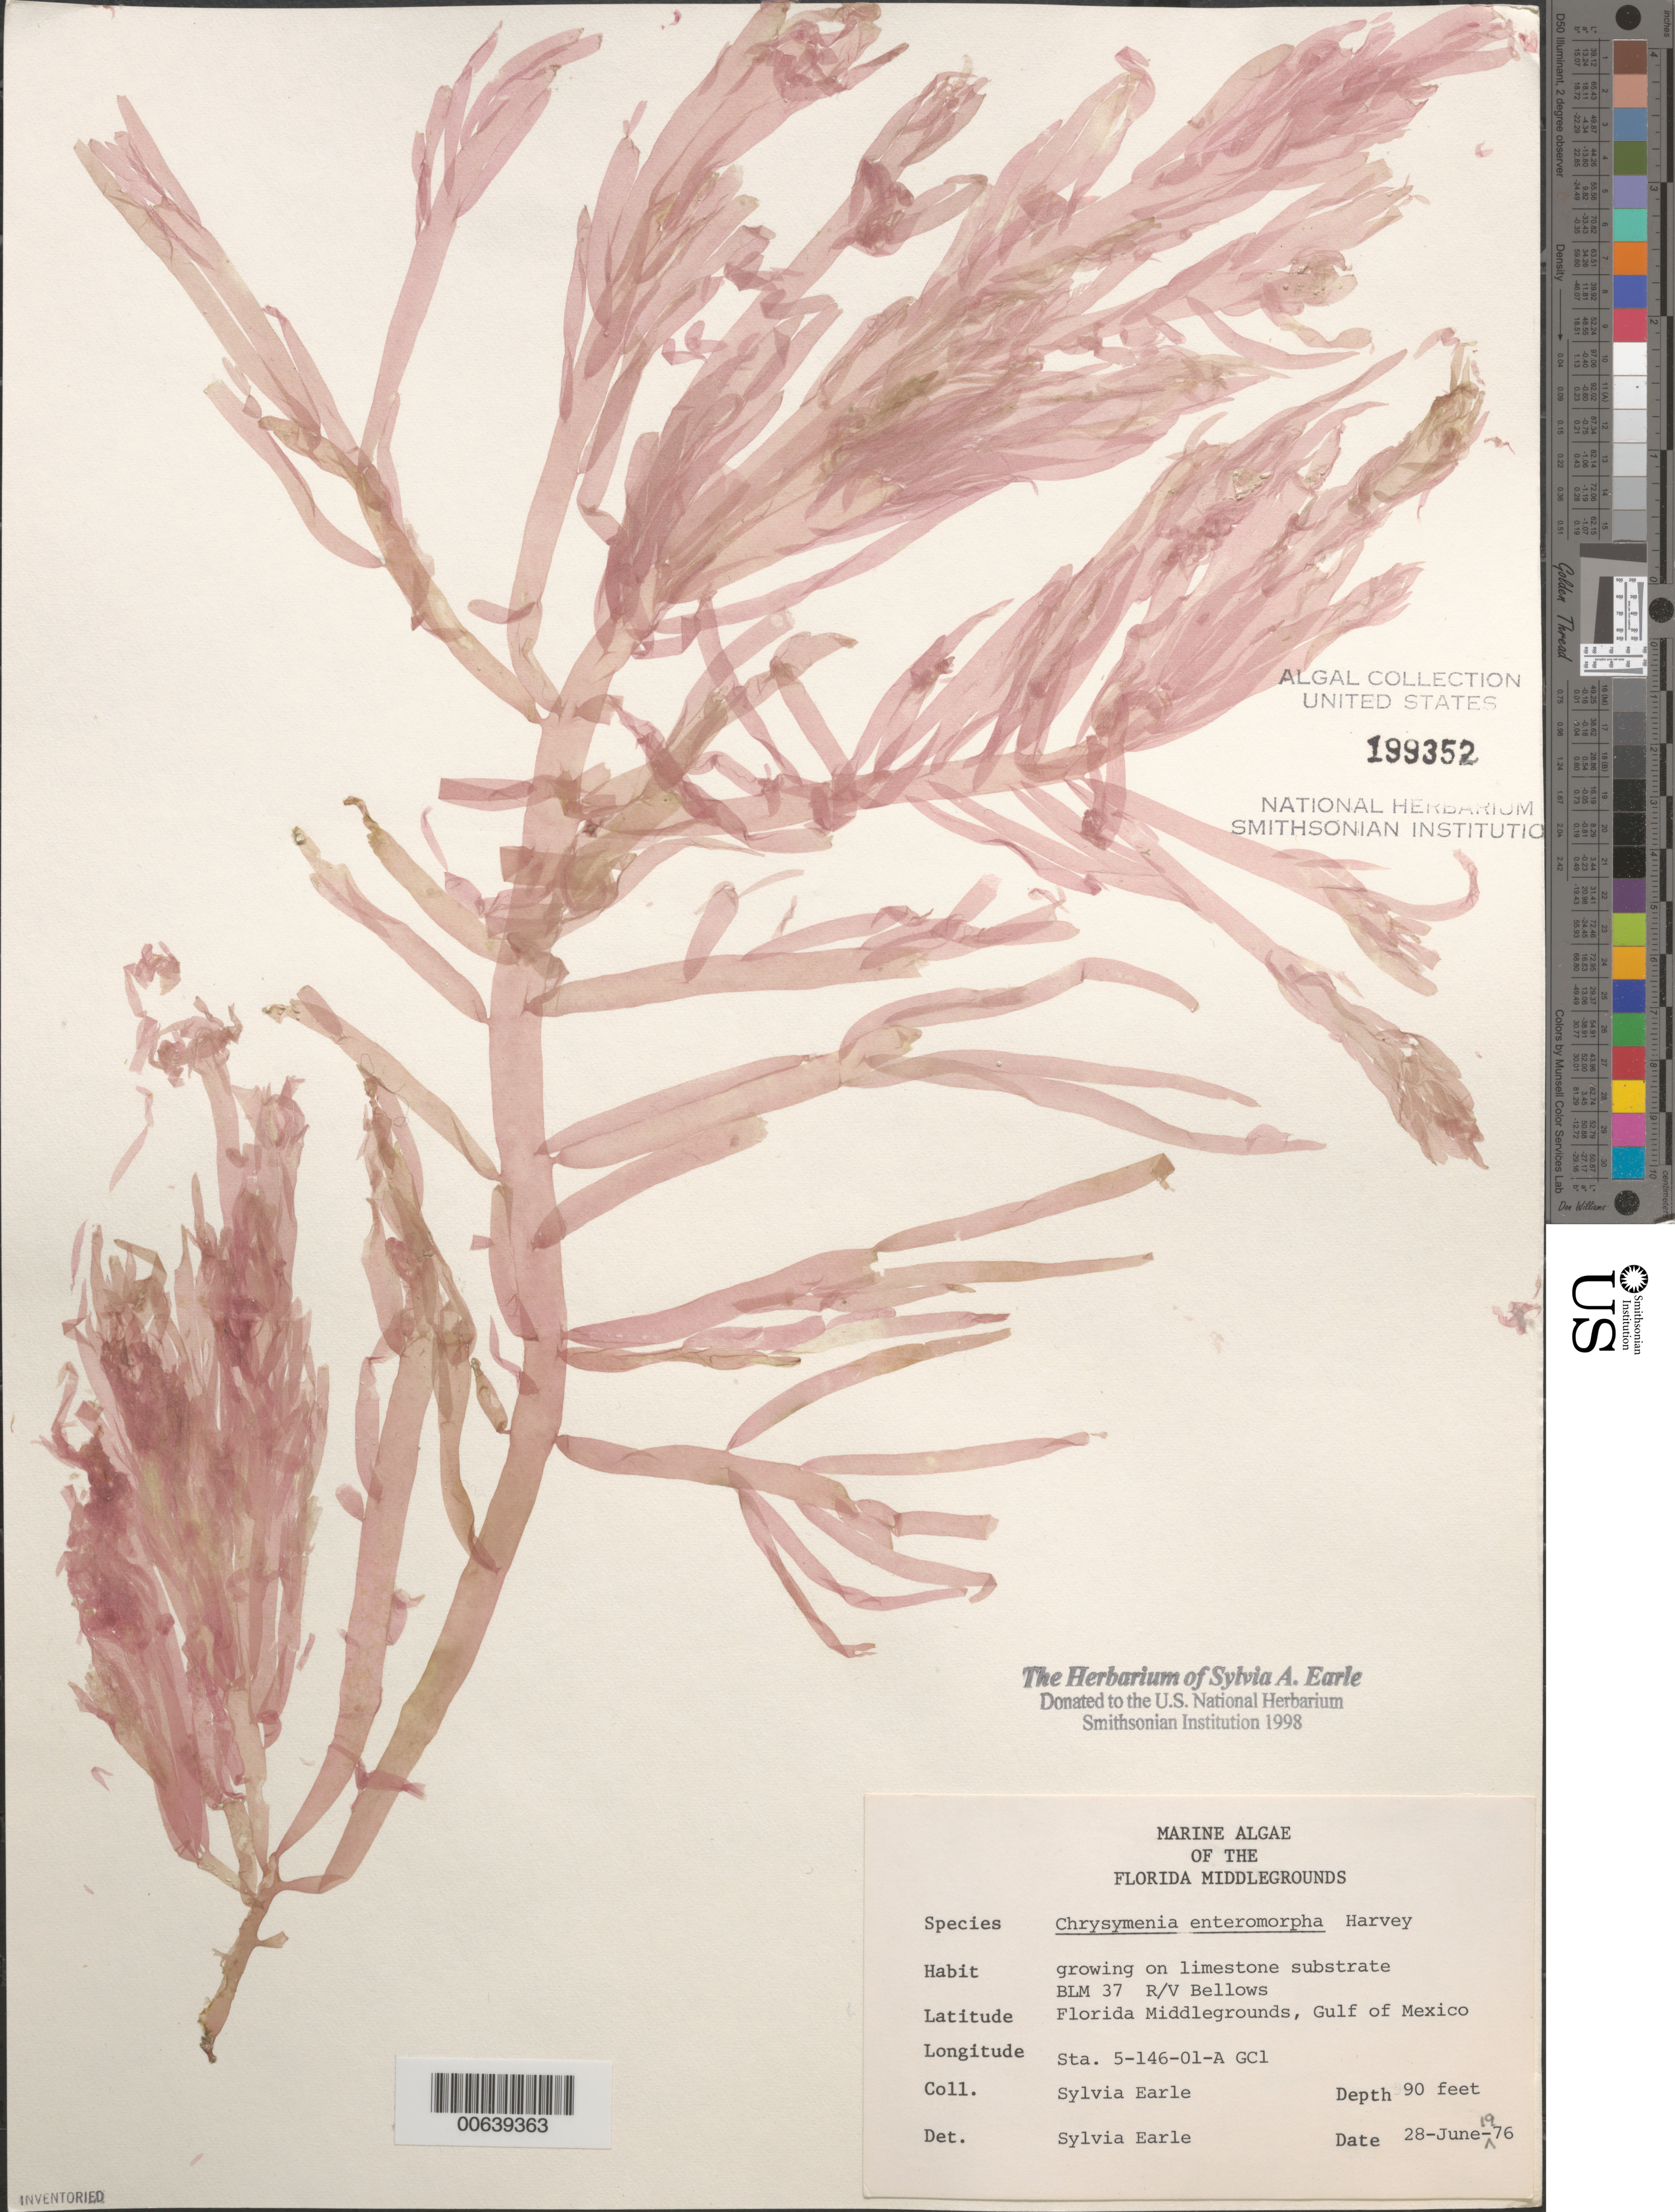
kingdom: Plantae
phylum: Rhodophyta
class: Florideophyceae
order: Rhodymeniales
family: Rhodymeniaceae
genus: Botryocladia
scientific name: Botryocladia enteromorpha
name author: (Harv.) W.E. Schmidt et al. in W.E. Schmidt et al.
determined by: Algae name updating Project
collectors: S. A. Earle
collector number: Station 5-146-01-a Gc1 & BLM 37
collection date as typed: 28 Jun 1976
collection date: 1976-06-28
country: United States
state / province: Florida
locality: Florida Middle Grounds, Gulf of Mexico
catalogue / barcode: US 199352